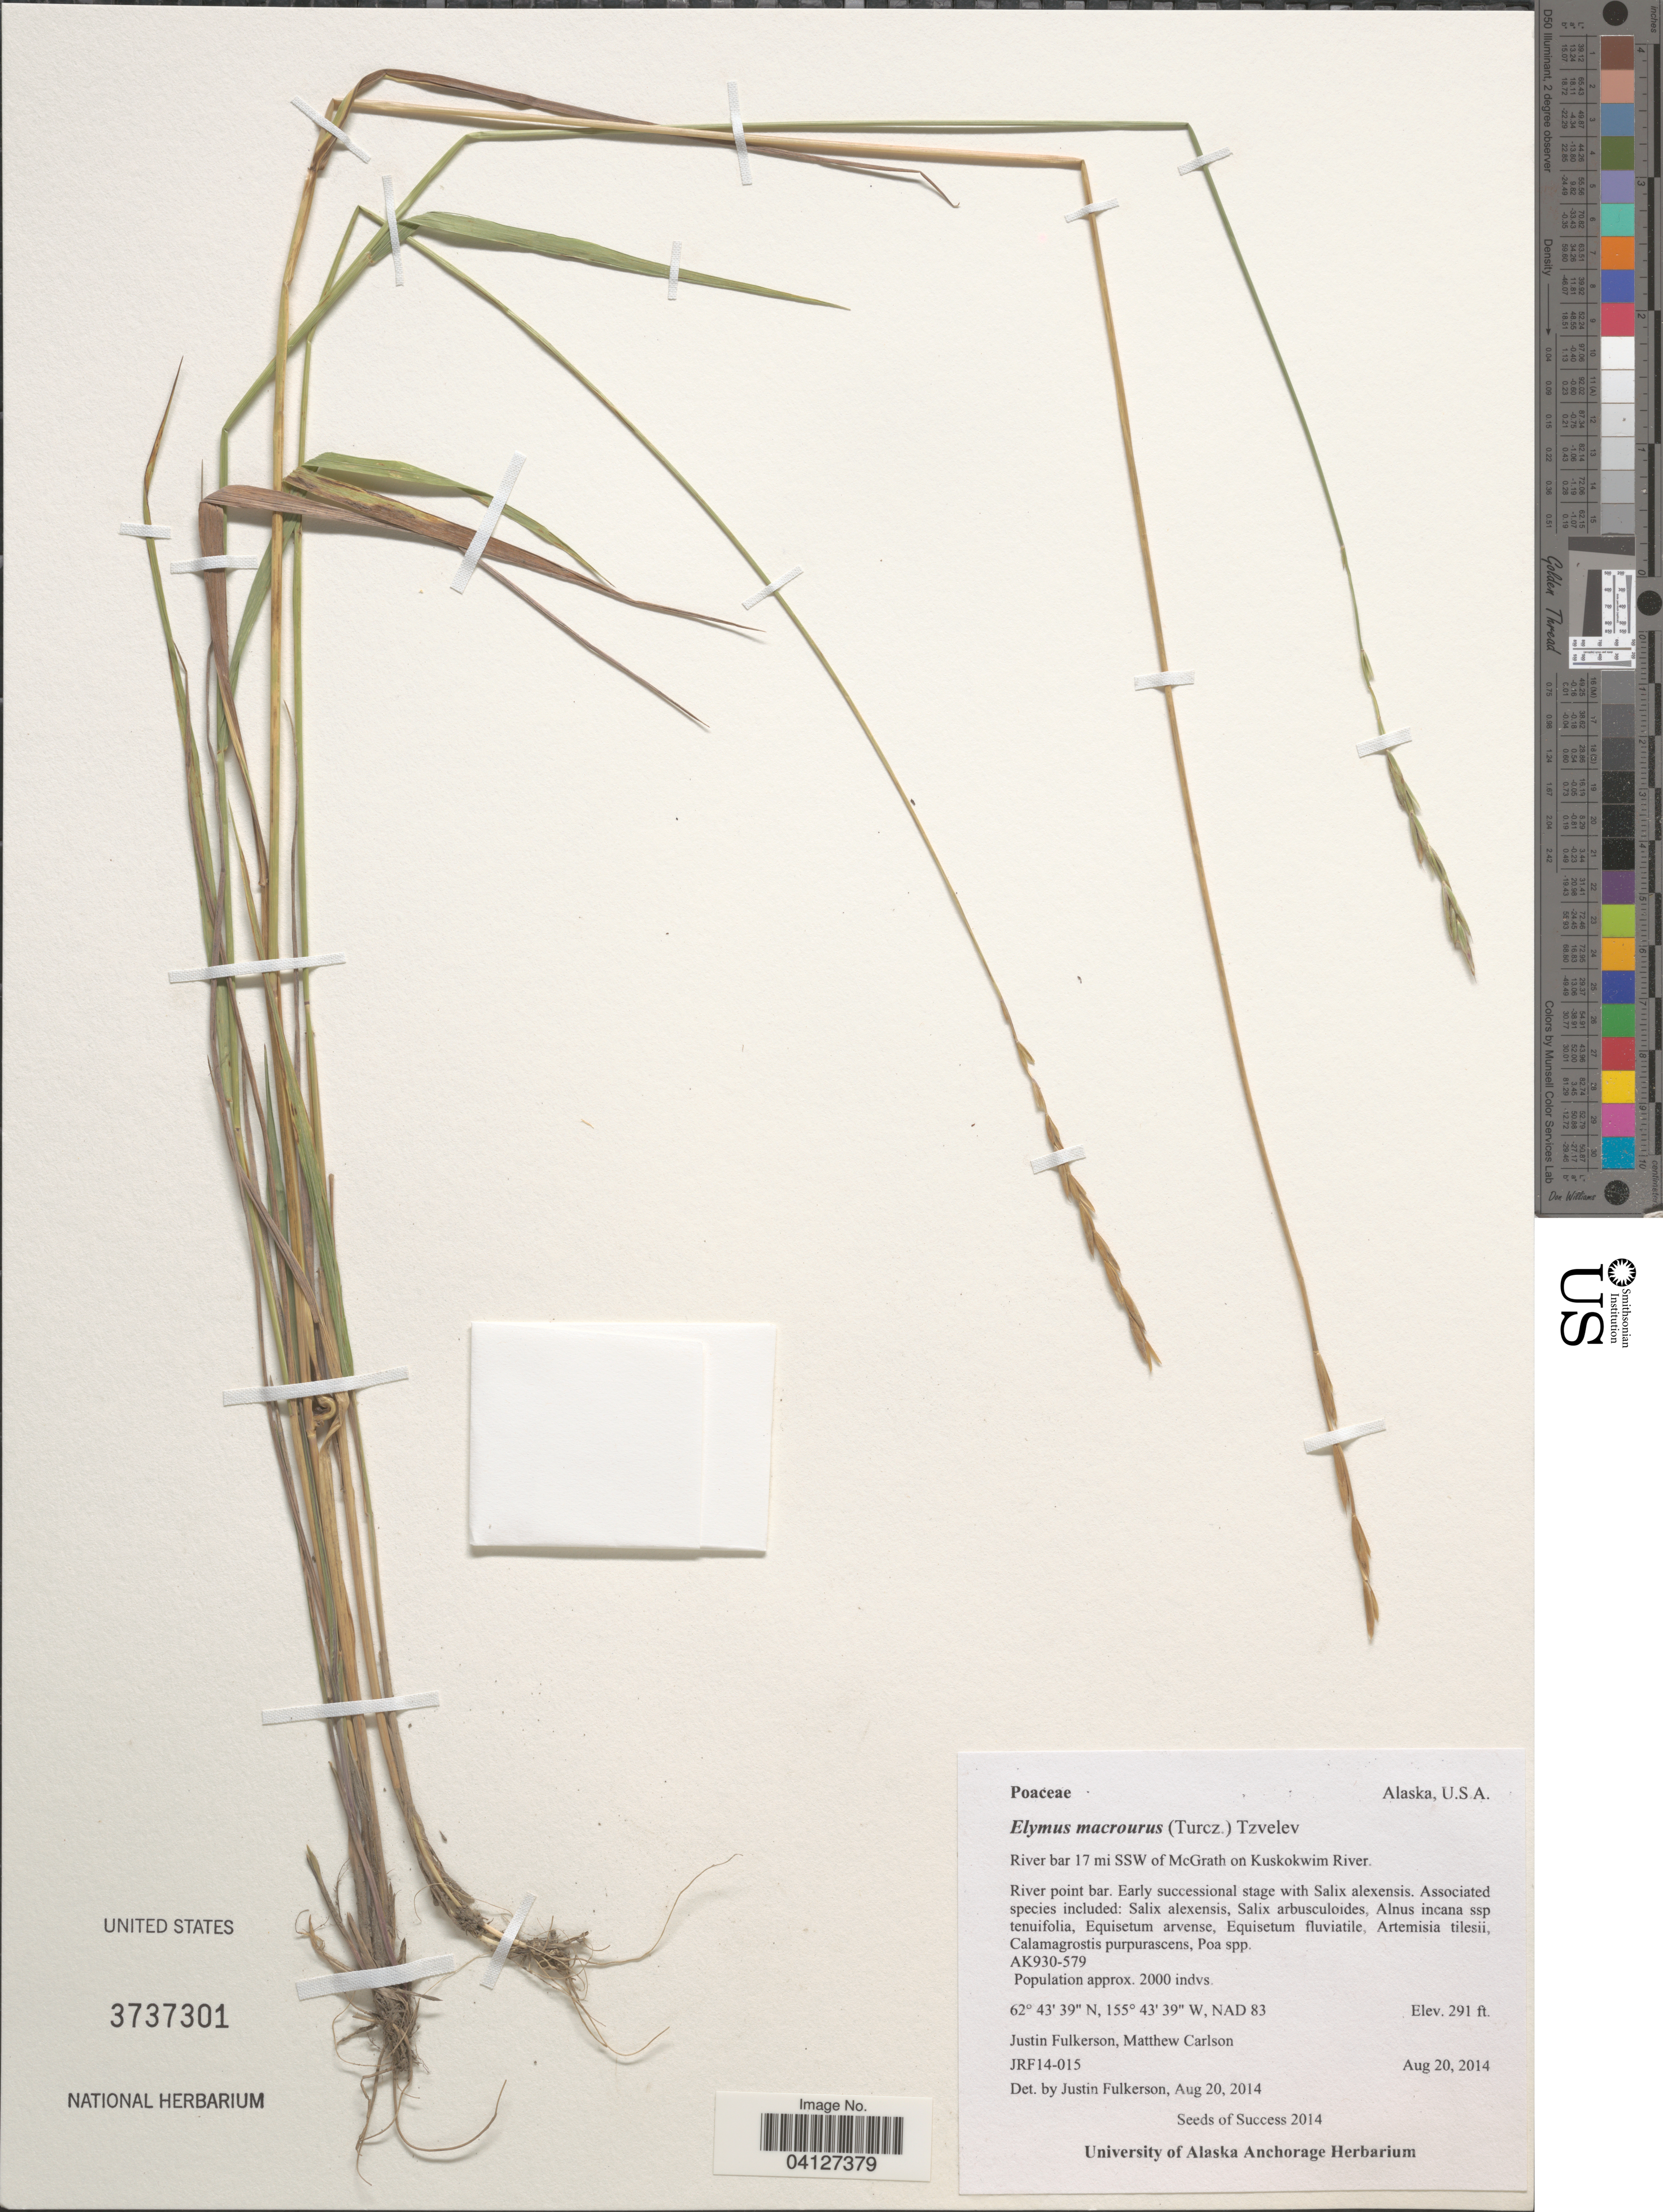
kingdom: Plantae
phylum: Tracheophyta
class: Liliopsida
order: Poales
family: Poaceae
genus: Elymus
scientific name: Elymus macrourus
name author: (Turcz. ex Steud.) Tzvelev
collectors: J. Fulkerson & M. Carlson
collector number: JRF14-015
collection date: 2014-08-20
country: United States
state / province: Alaska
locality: River bar 17 mi SSW of McGrath on Kuskokwim River.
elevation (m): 89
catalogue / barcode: US 3737301